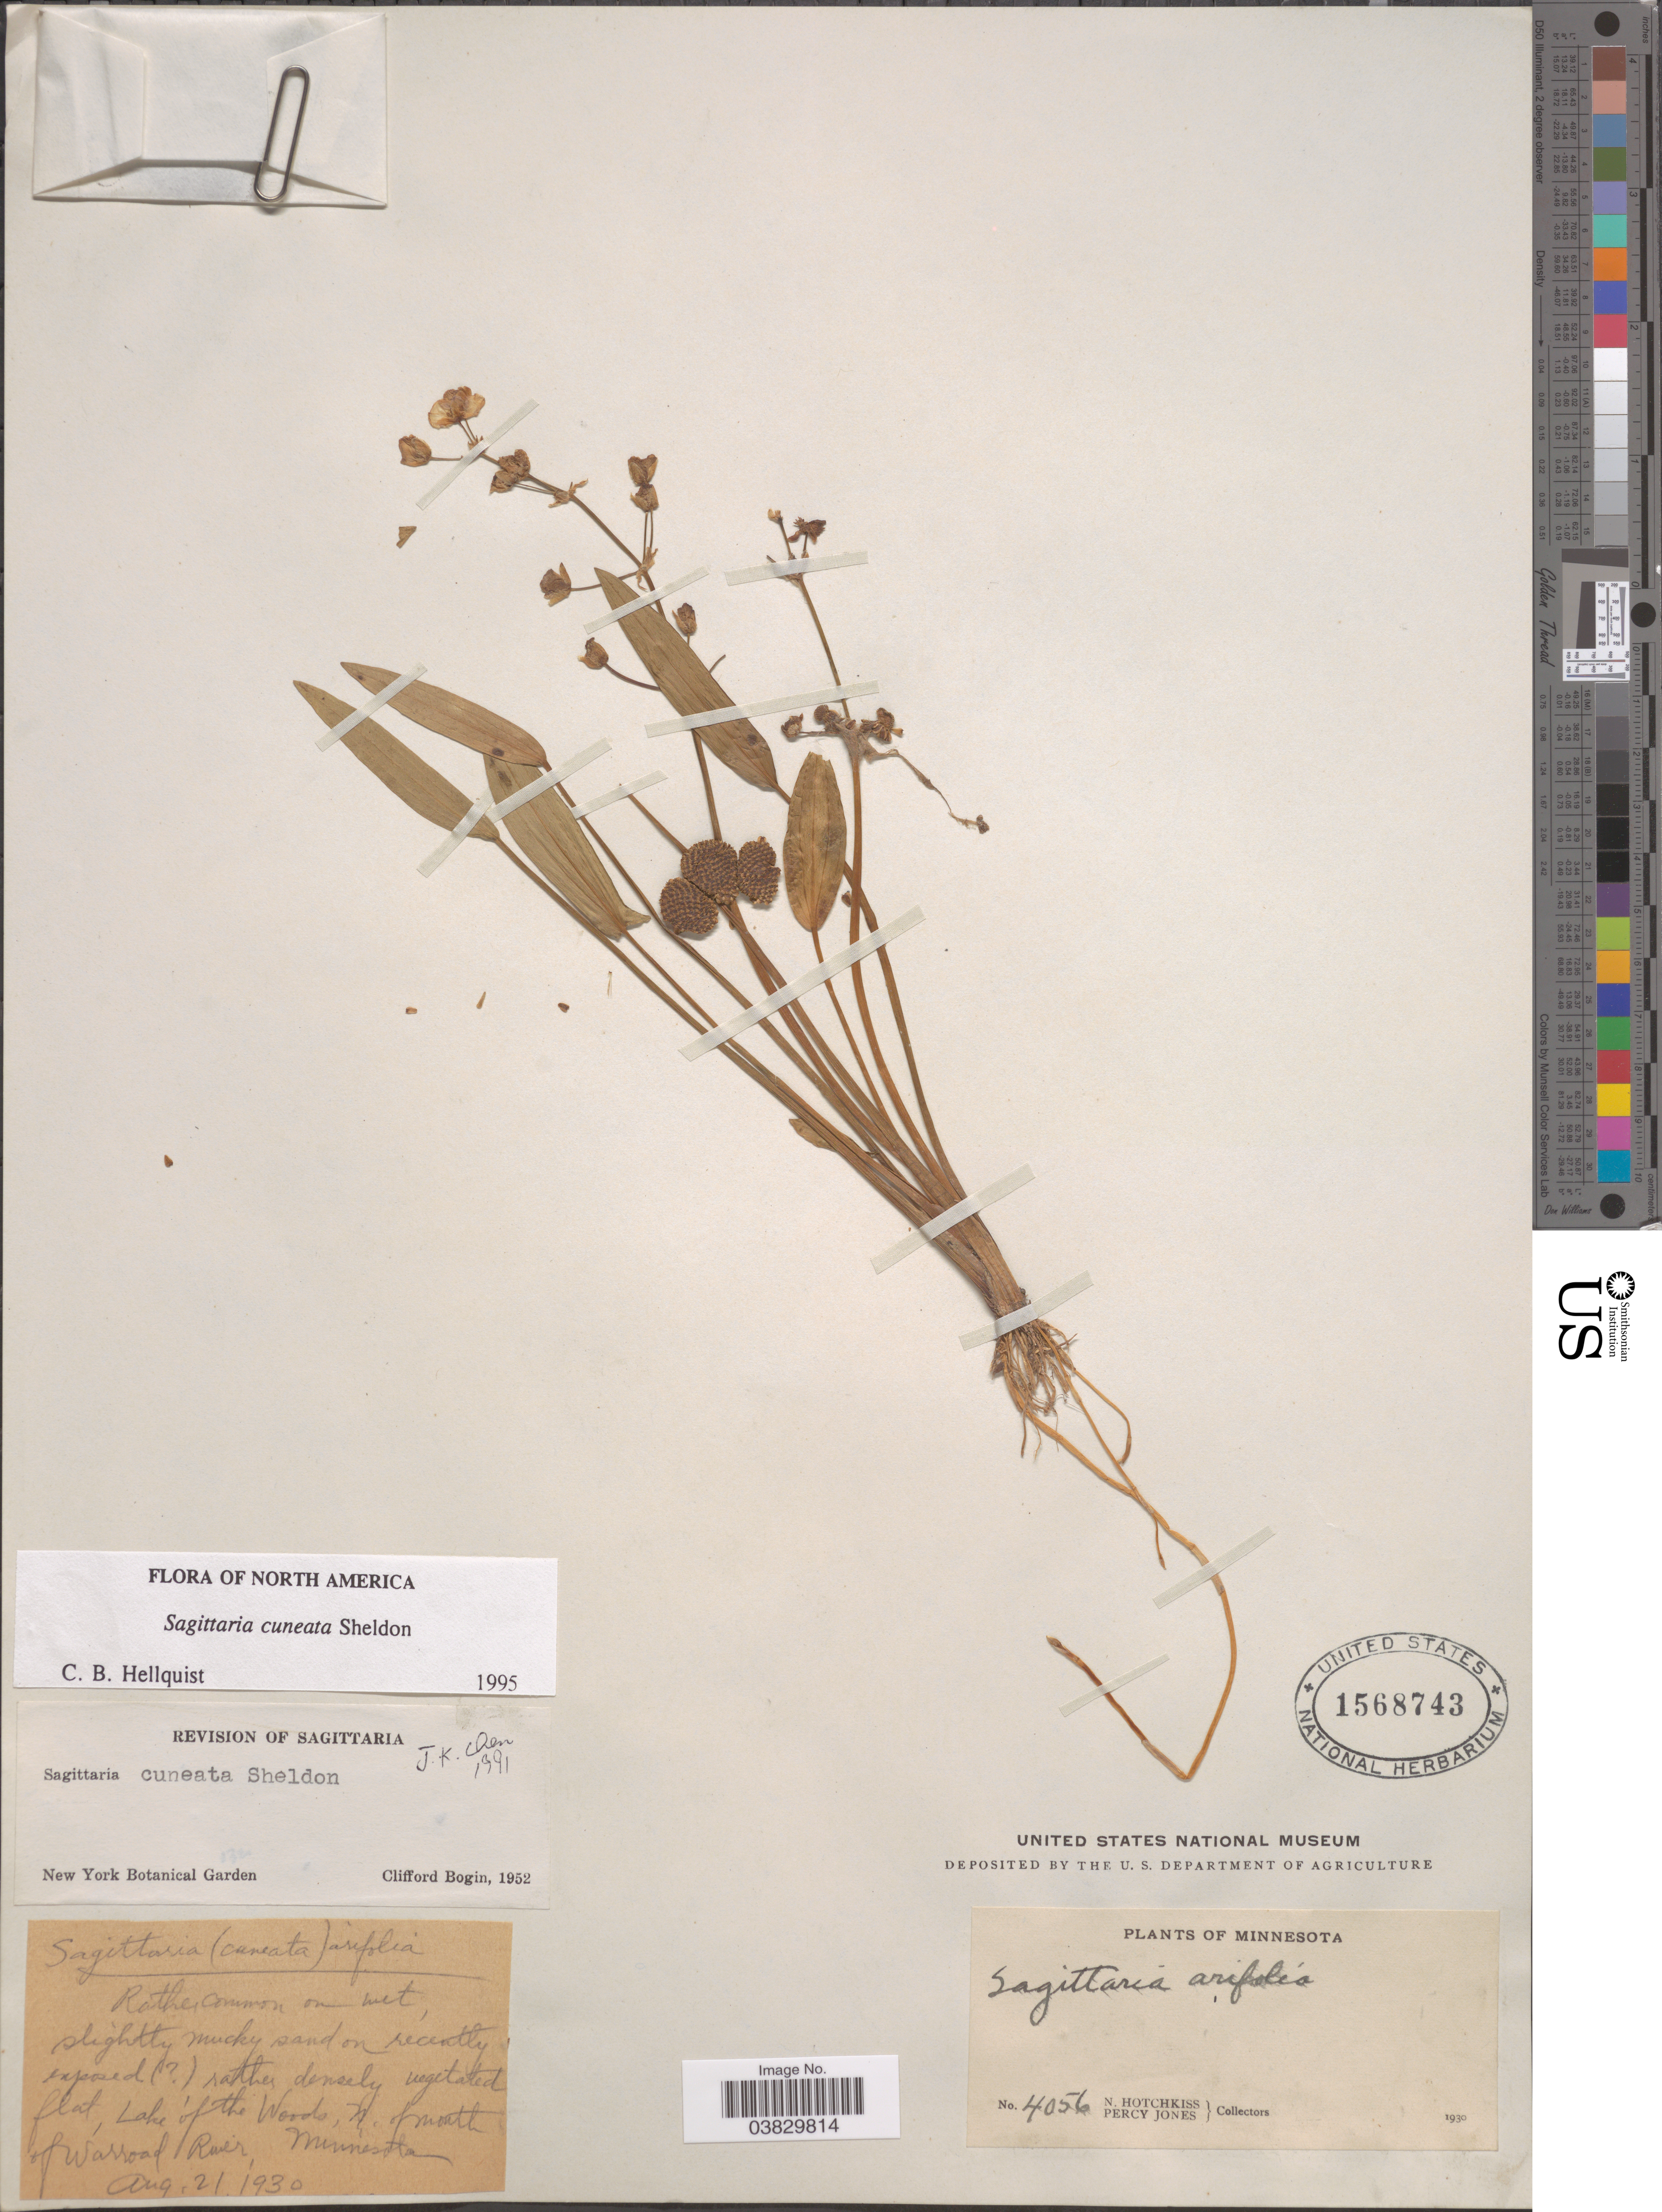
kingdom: Plantae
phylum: Tracheophyta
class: Liliopsida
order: Alismatales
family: Alismataceae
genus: Sagittaria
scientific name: Sagittaria cuneata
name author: E. Sheld.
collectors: N. Hotchkiss & P. Jones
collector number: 4056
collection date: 1930-08-21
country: United States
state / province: Minnesota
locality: Lake of the Woods, N. of mouth of Warroad River.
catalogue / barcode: US 1568743